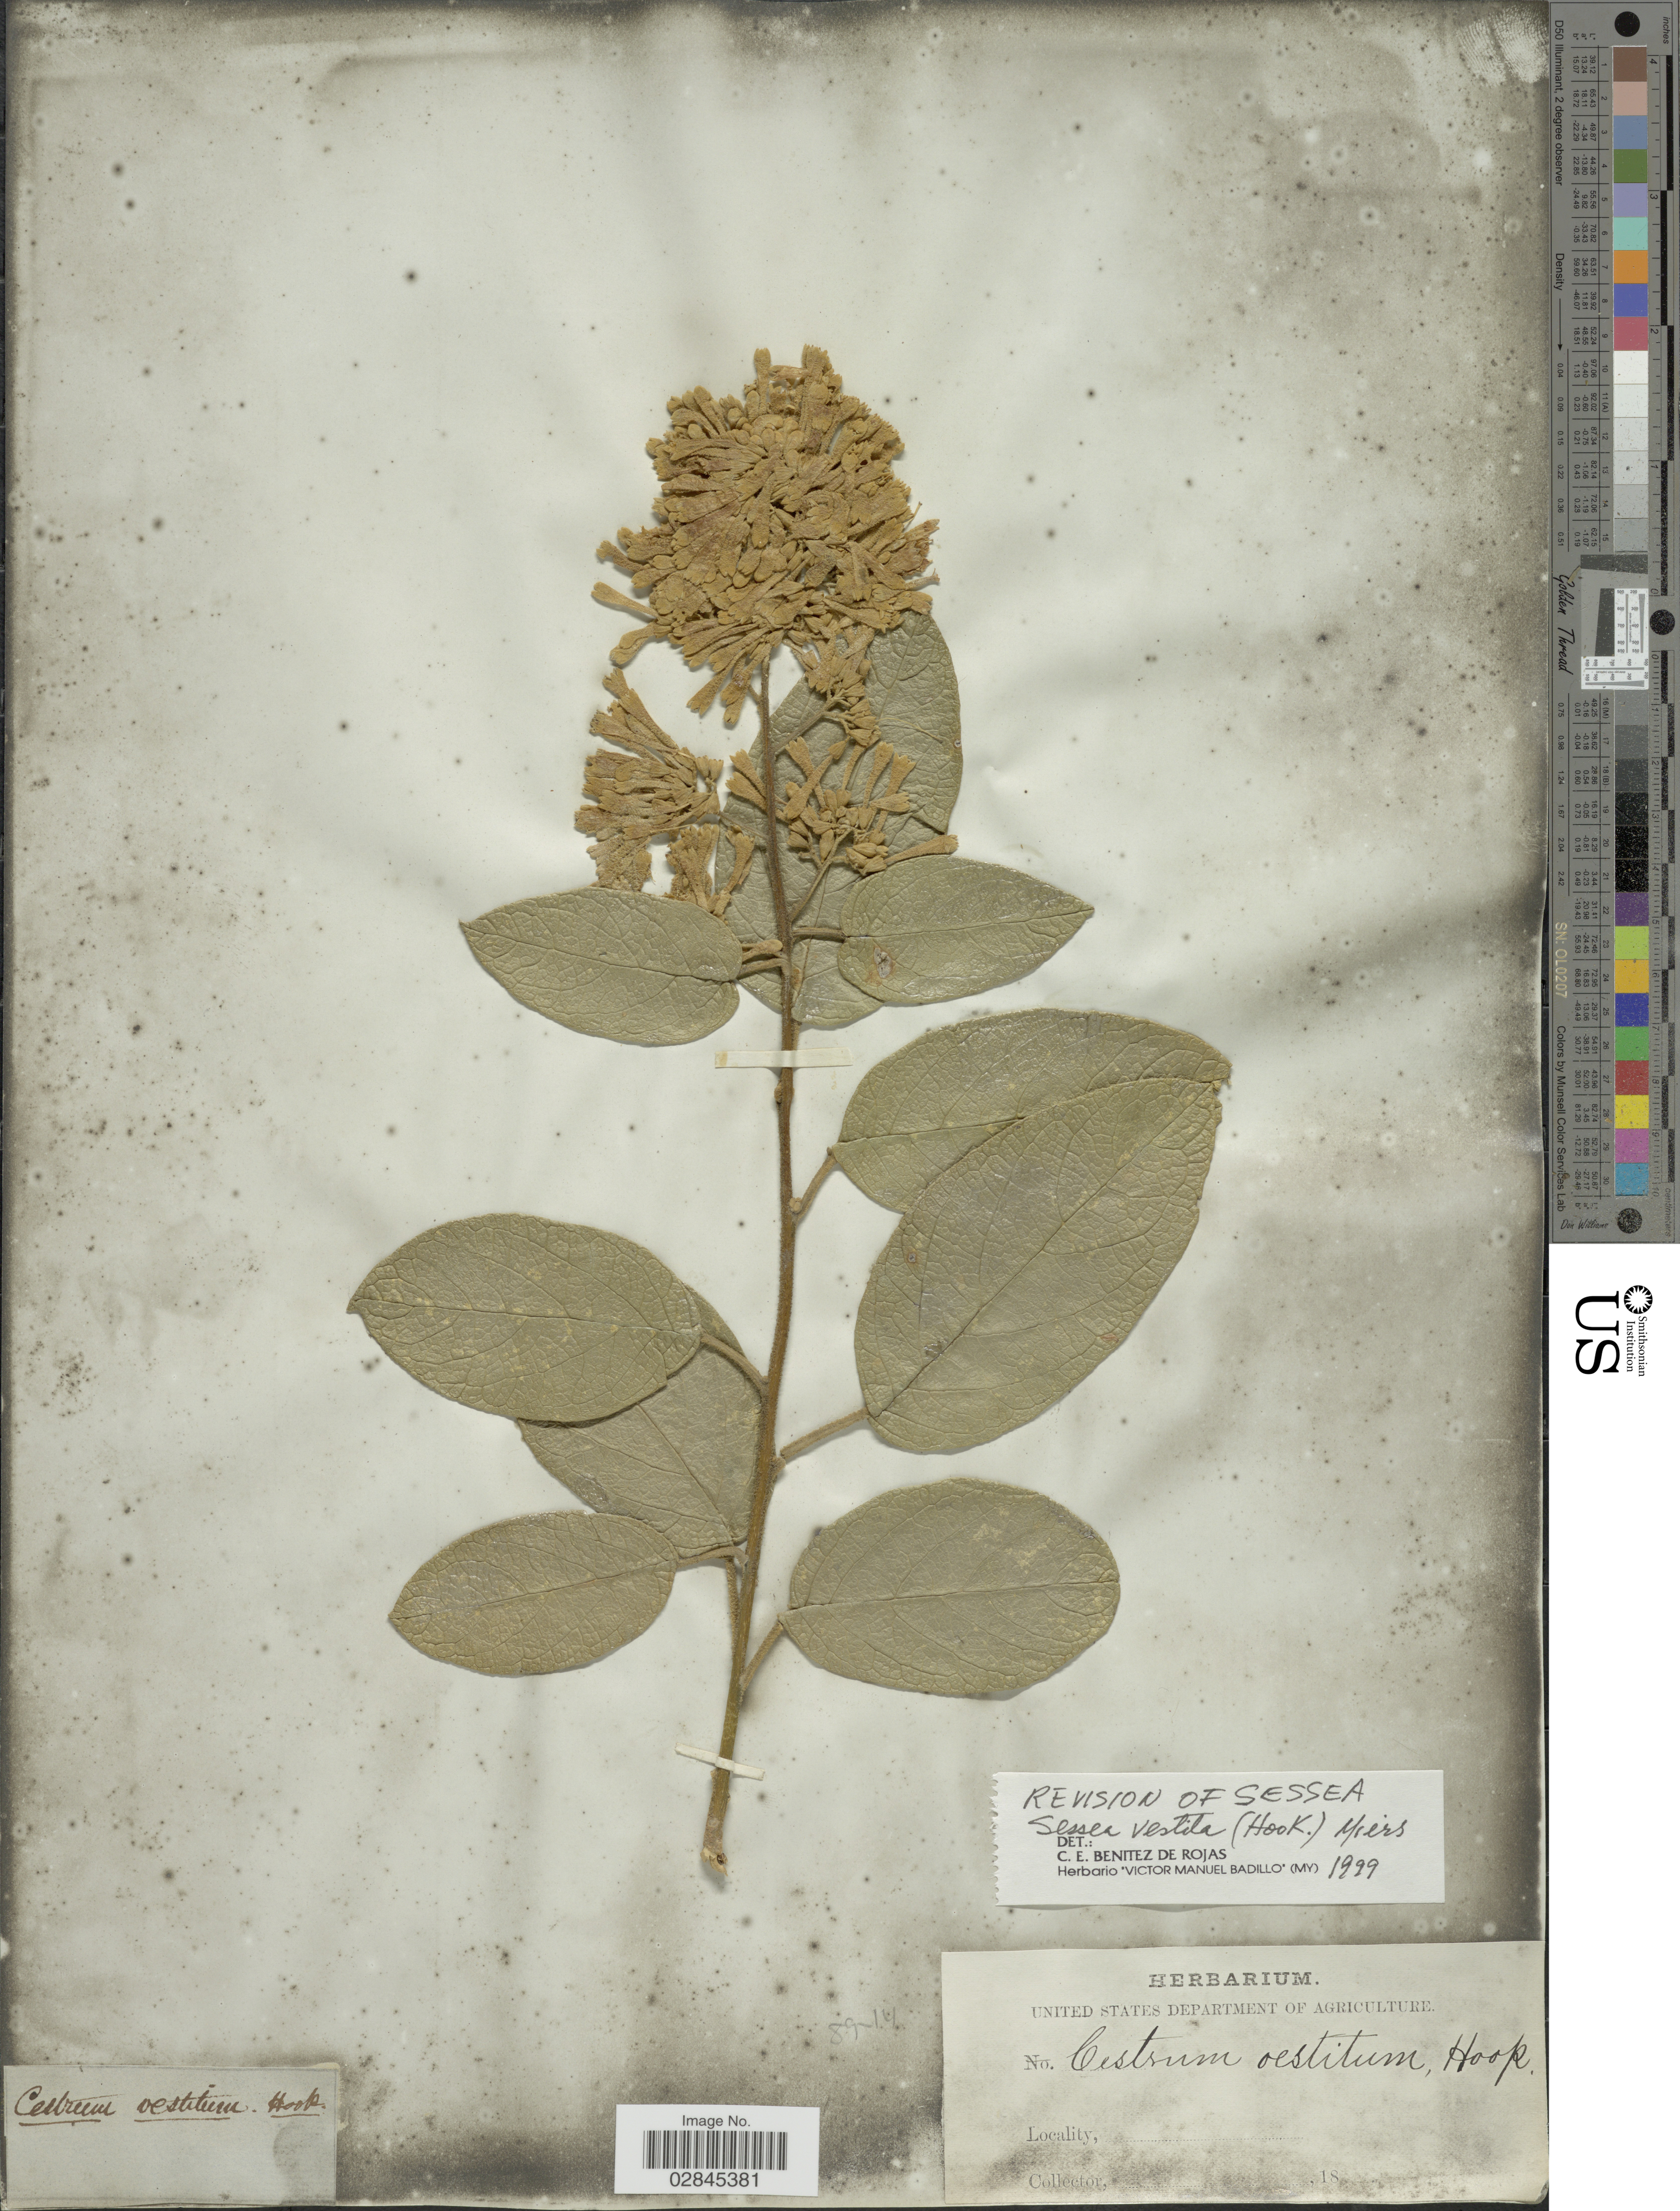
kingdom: Plantae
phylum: Tracheophyta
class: Magnoliopsida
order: Solanales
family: Solanaceae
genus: Cestrum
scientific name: Cestrum vestitum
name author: Hook.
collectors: ex herb. U. S. Department of Agriculture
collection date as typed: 18